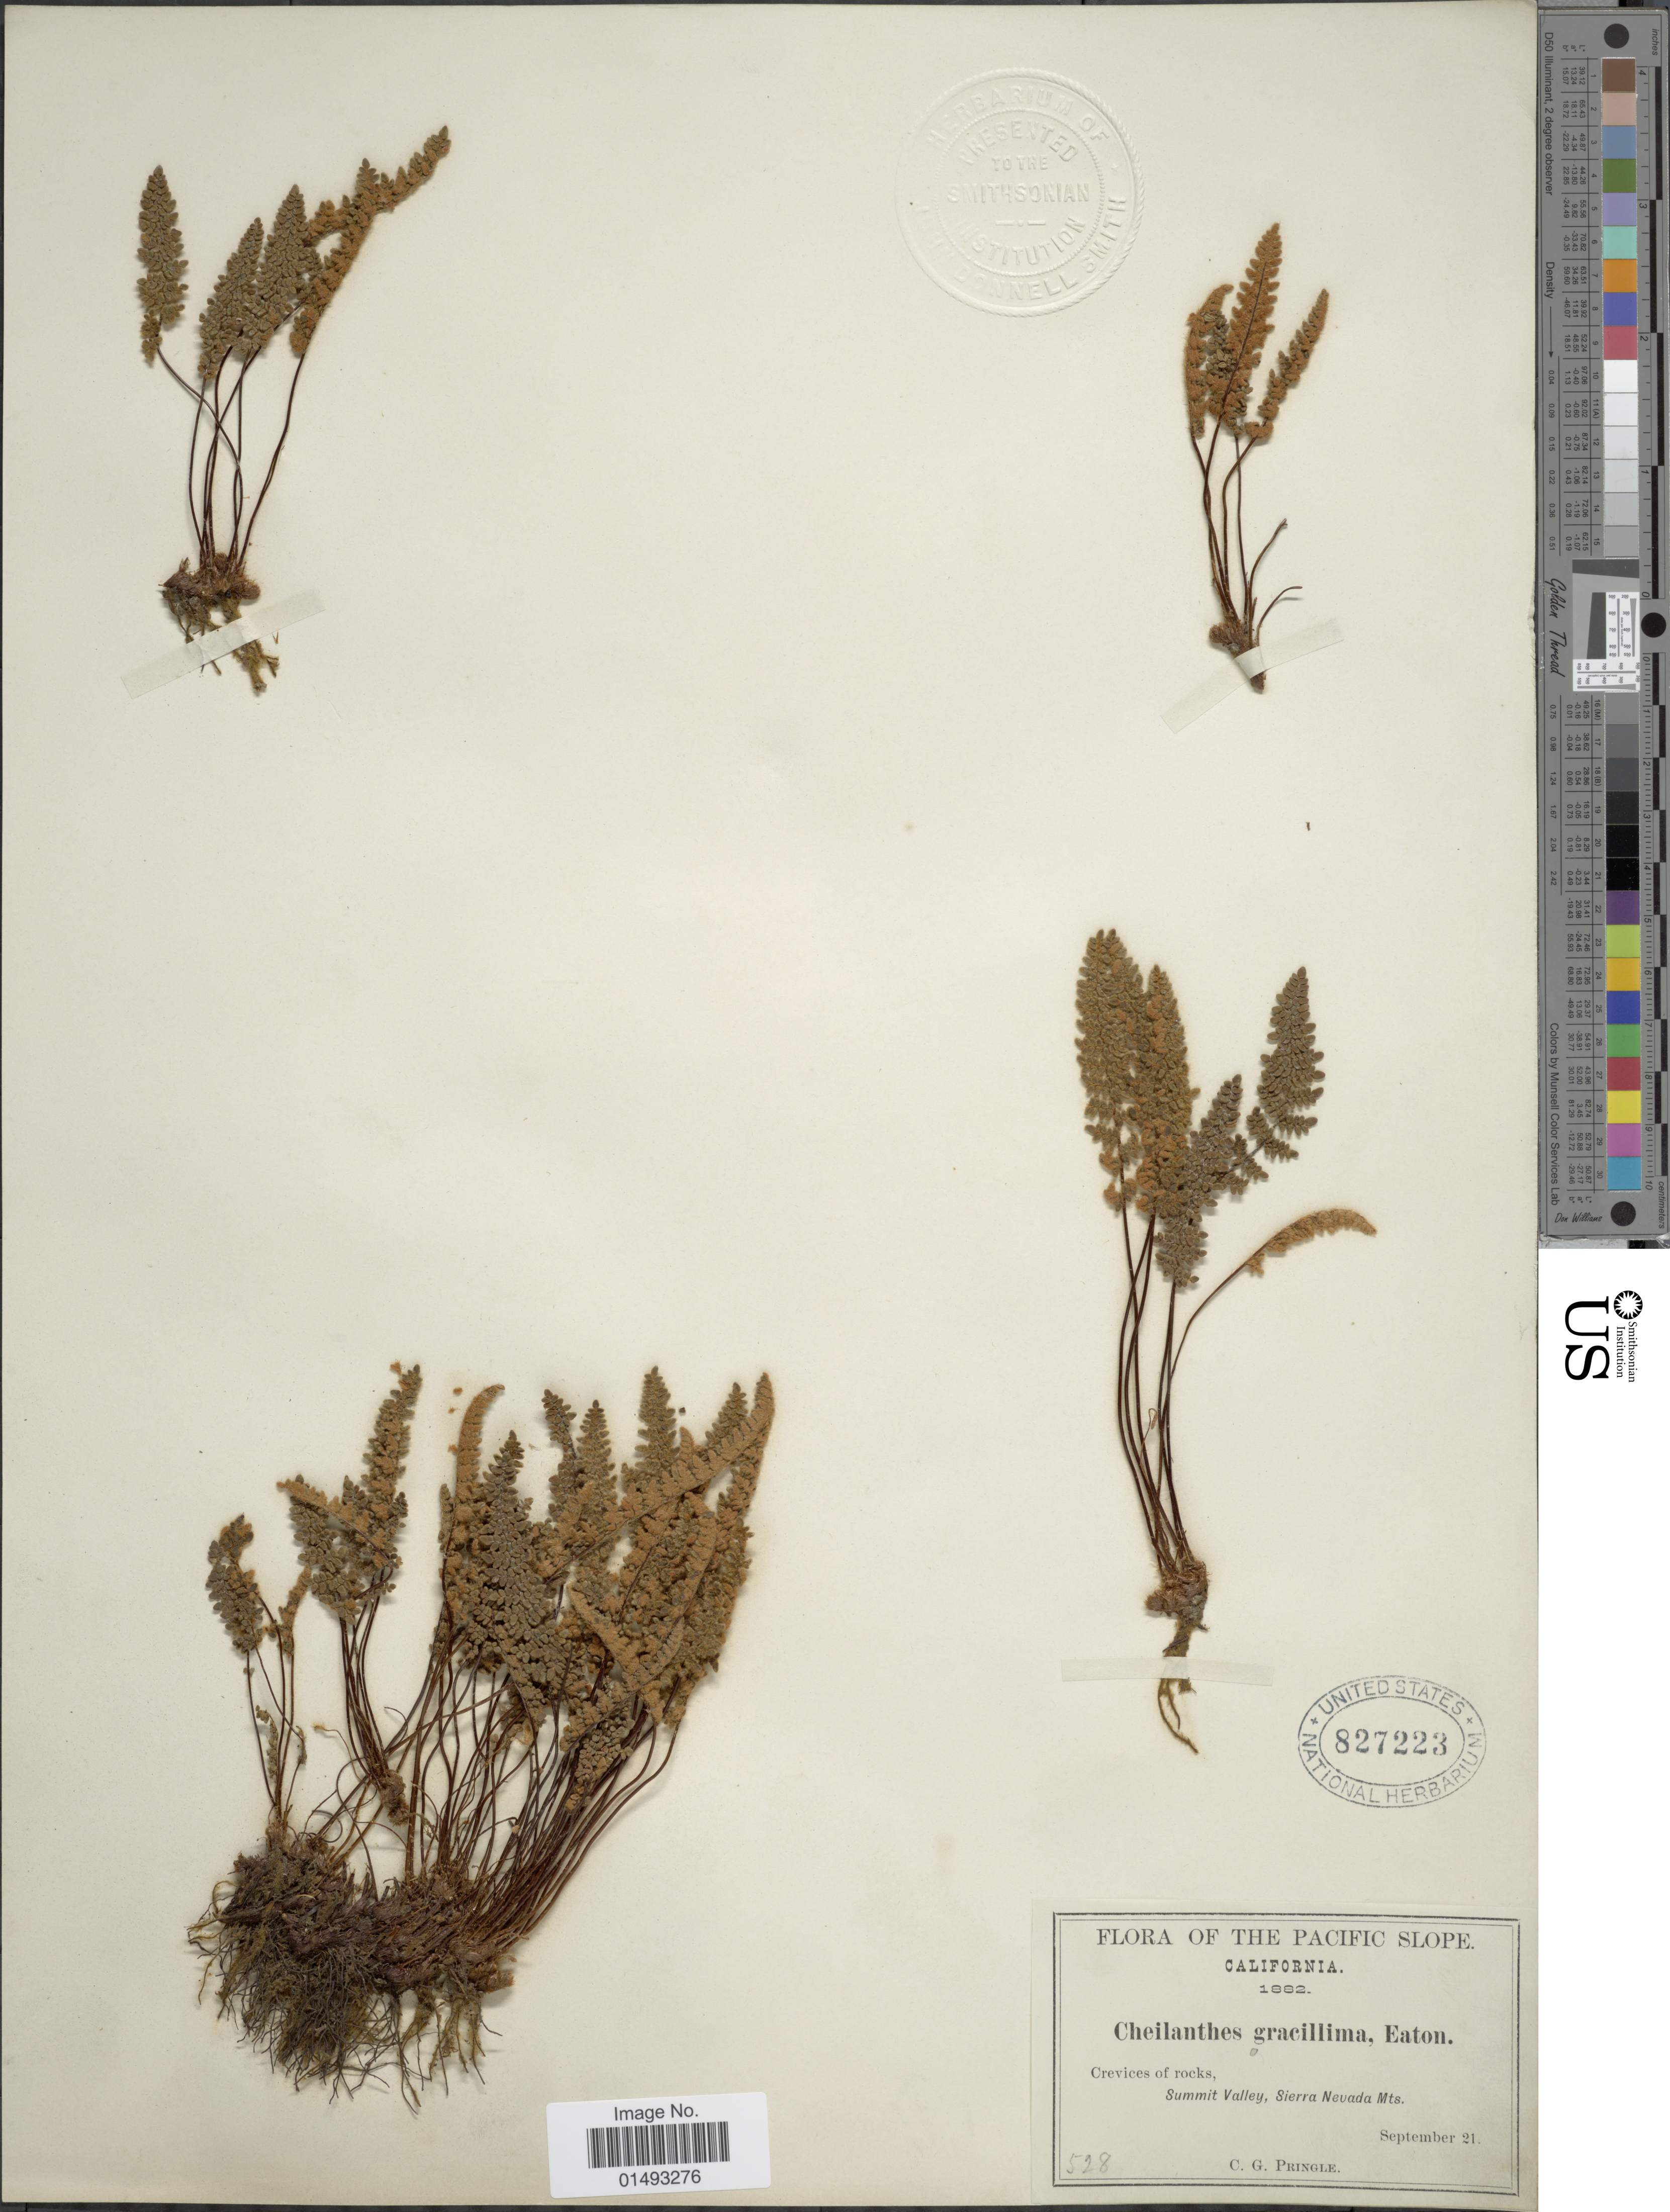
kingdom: Plantae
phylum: Tracheophyta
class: Polypodiopsida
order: Polypodiales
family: Pteridaceae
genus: Myriopteris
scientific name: Myriopteris gracillima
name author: (D.C. Eaton) J. Sm.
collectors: C. G. Pringle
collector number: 528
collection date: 1882-09-21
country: United States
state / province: California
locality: The Pacific Slope, Crevices of rocks, Summit Valley, Sierra Nevada Mts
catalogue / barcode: US 827223